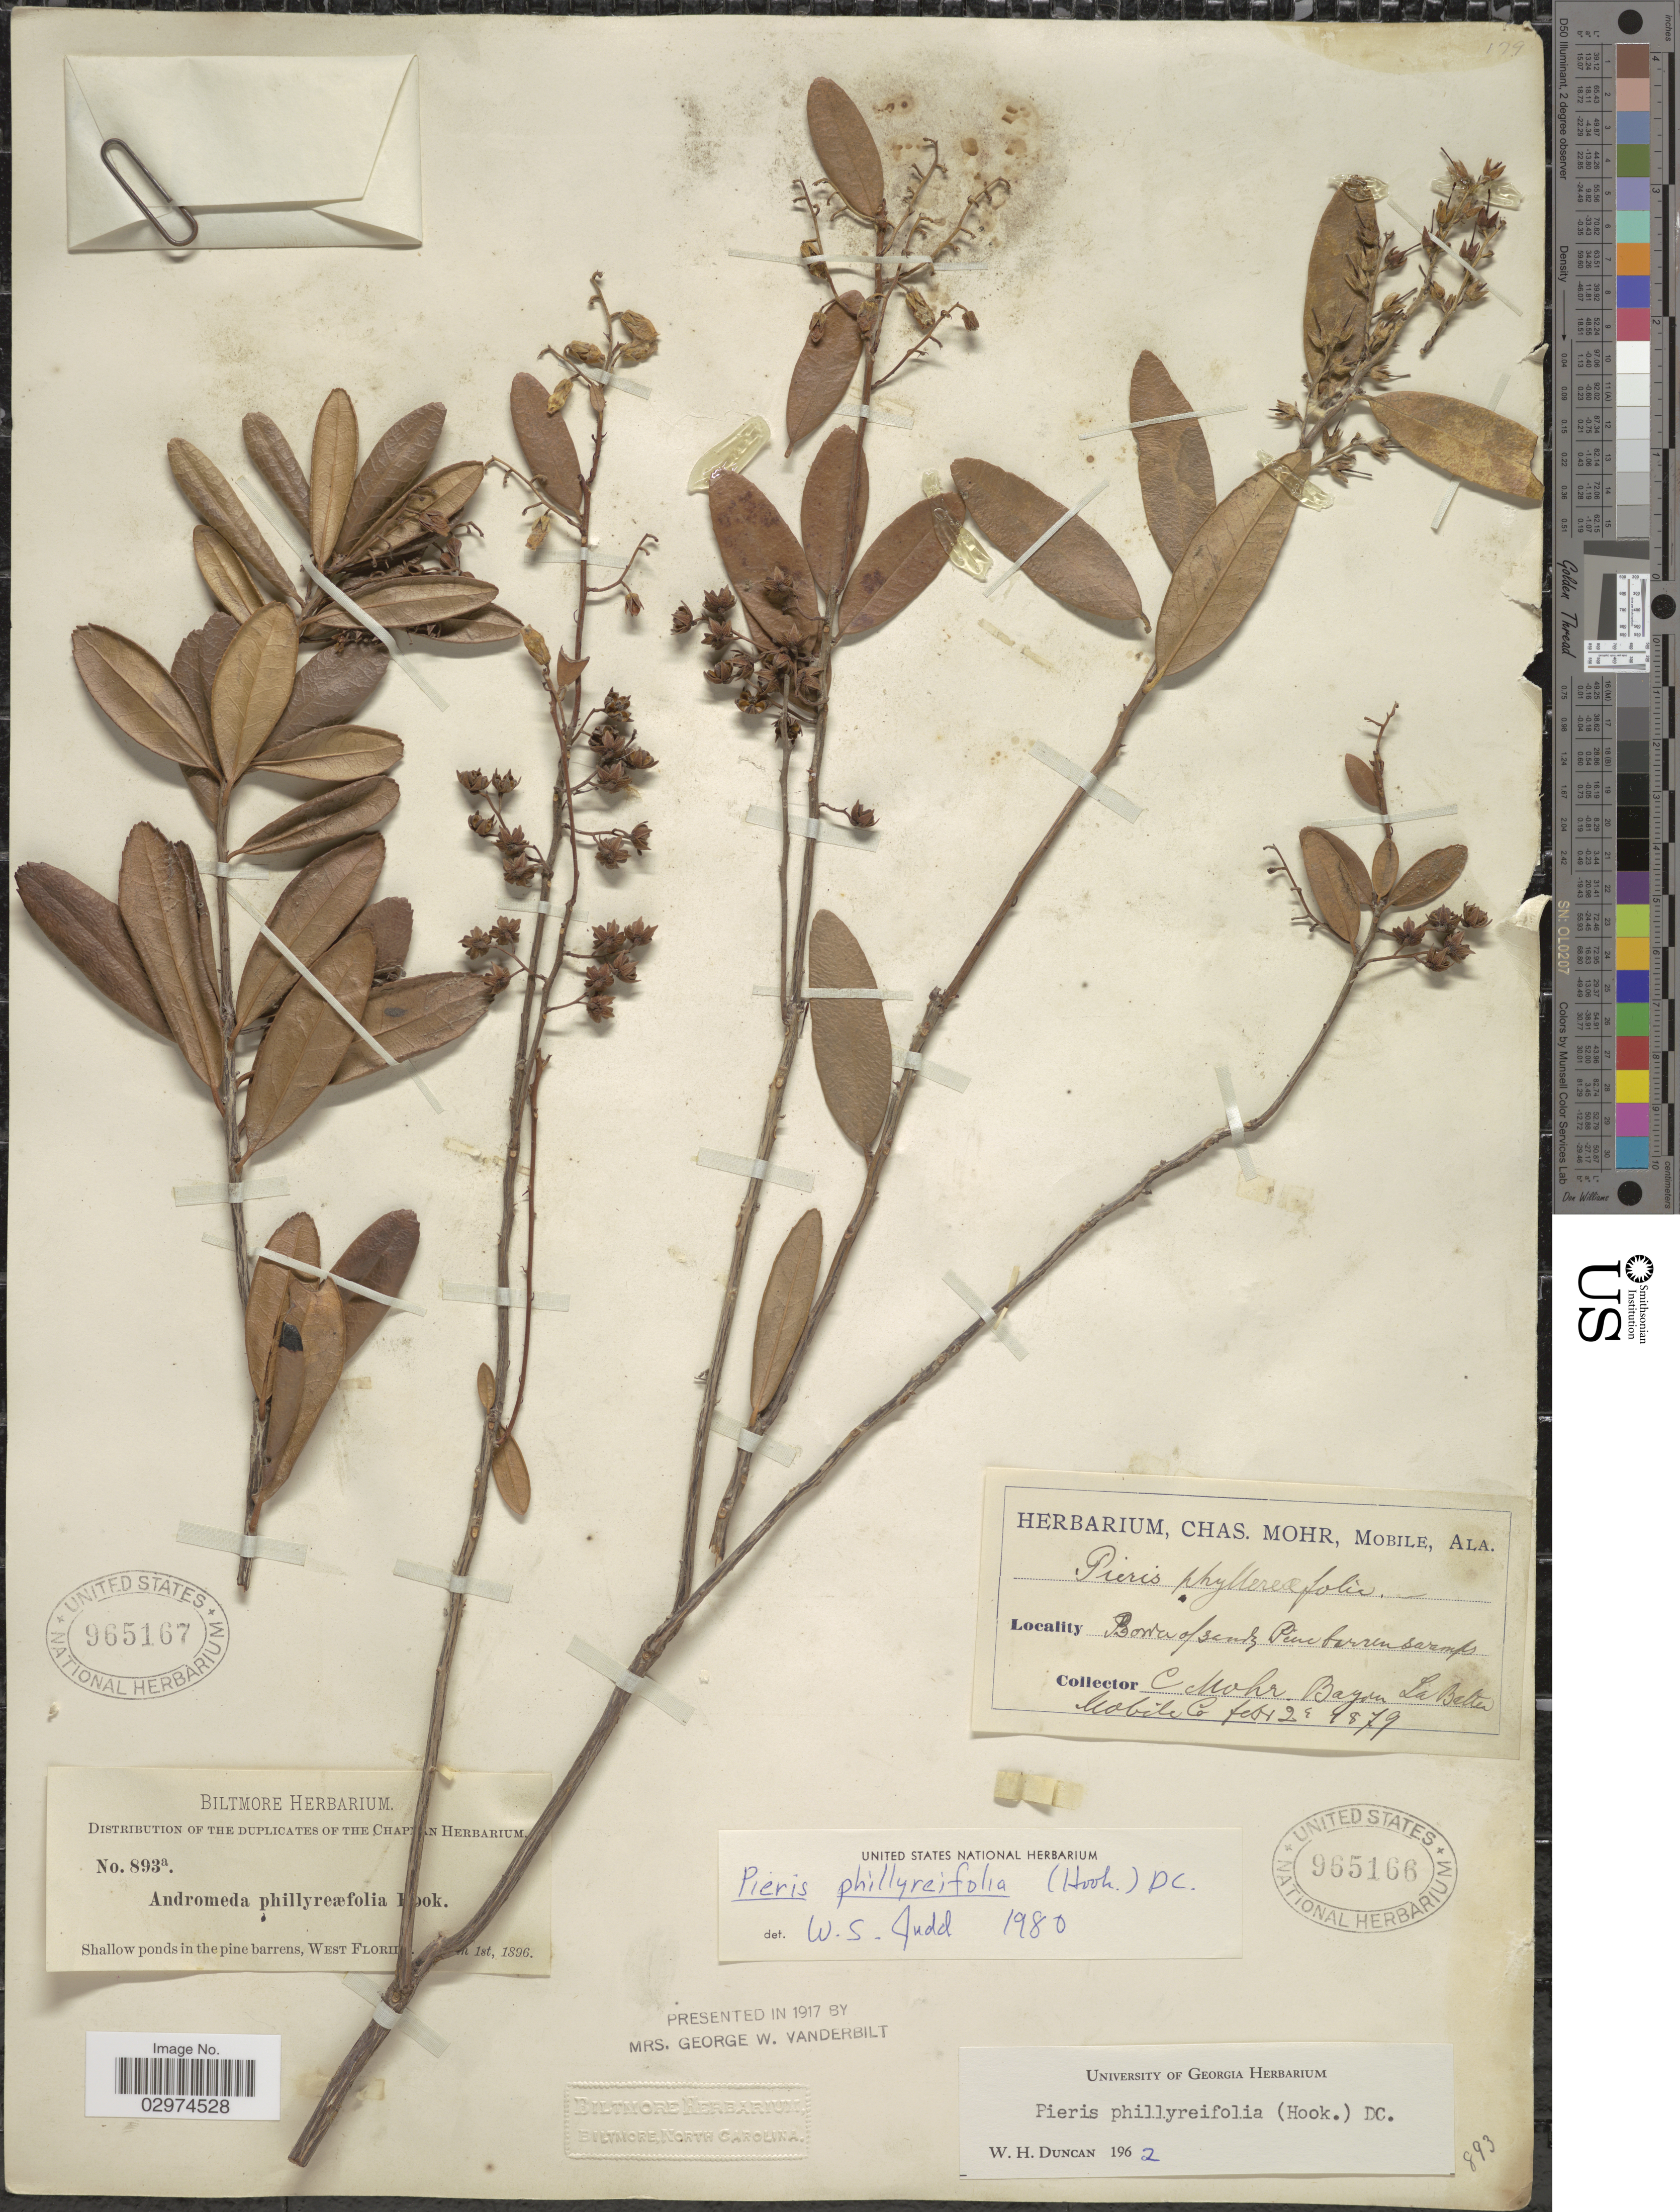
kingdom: Plantae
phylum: Tracheophyta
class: Magnoliopsida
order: Ericales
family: Ericaceae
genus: Pieris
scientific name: Pieris phillyreifolia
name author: (Hook.) DC.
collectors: Mohr, C. T. (herbarium)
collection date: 1879-02-02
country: United States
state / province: Alabama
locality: Bayou La Batre. Mobile Co.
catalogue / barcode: US 965166-2